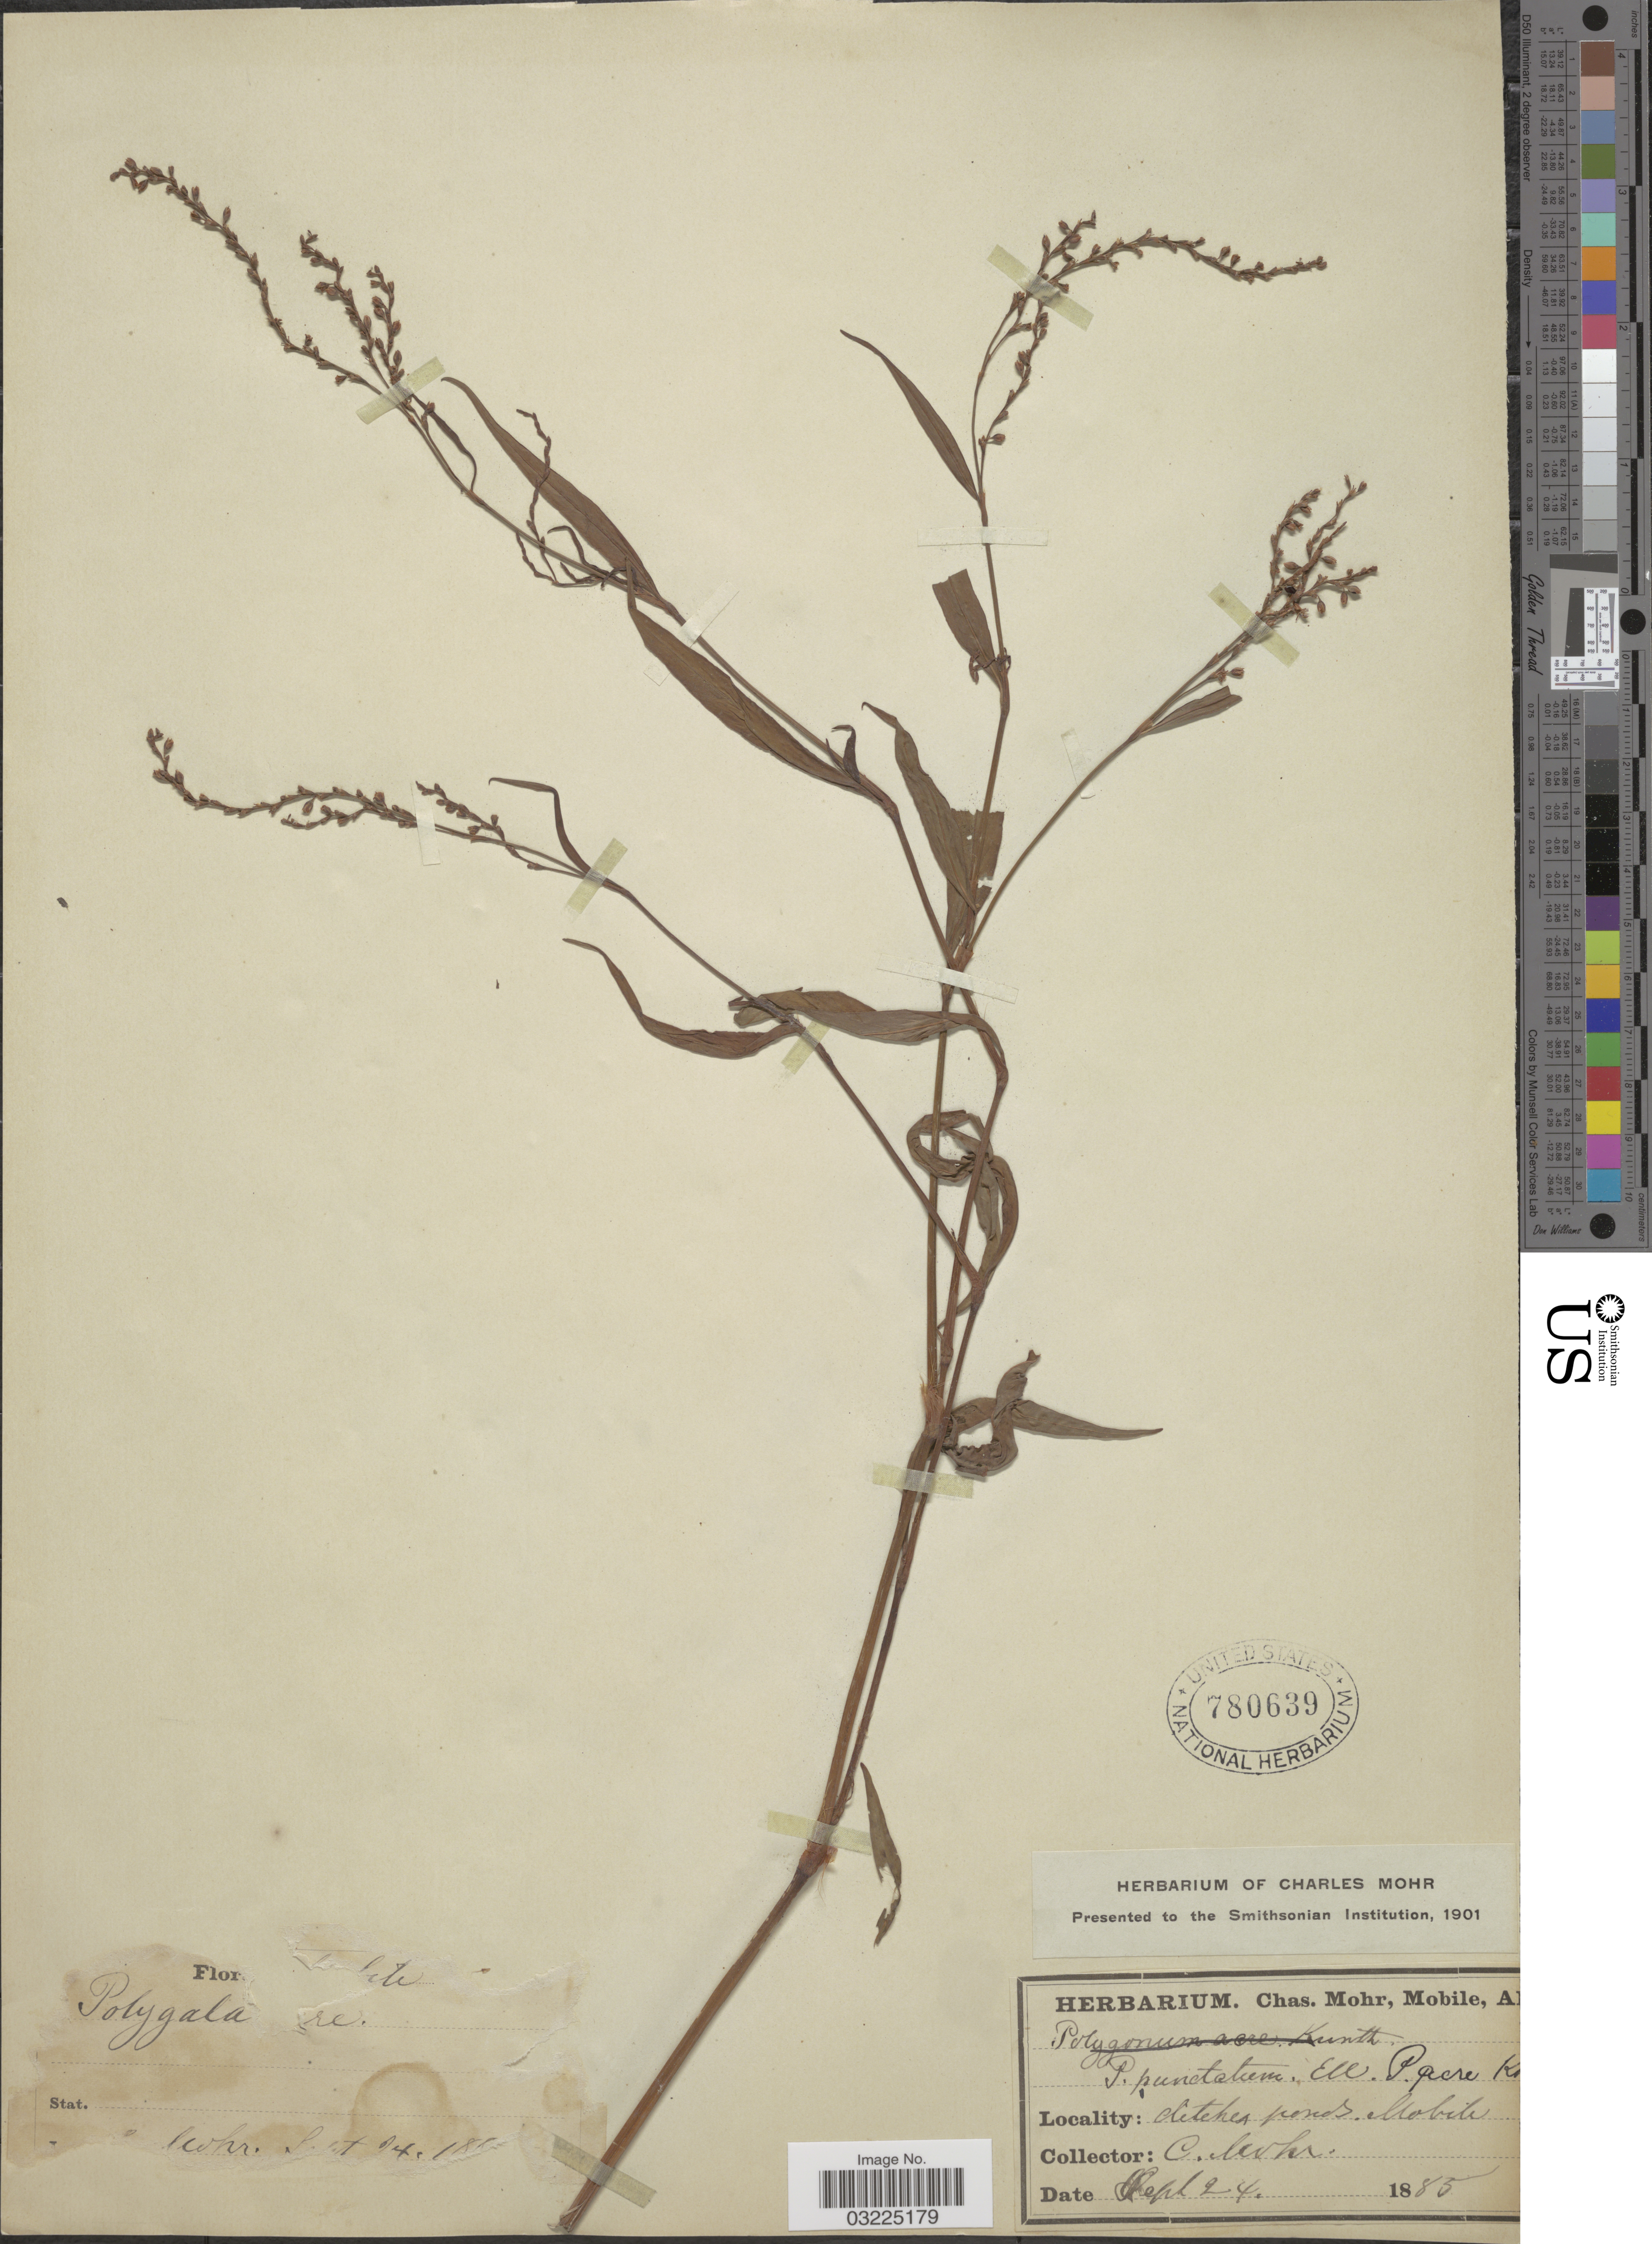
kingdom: Plantae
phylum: Tracheophyta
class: Magnoliopsida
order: Caryophyllales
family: Polygonaceae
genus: Persicaria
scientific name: Persicaria punctata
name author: (Elliott) Small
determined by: Atha, D. E.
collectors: C. T. Mohr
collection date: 1885-09-24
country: United States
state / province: Alabama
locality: Mobile.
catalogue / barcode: US 780639